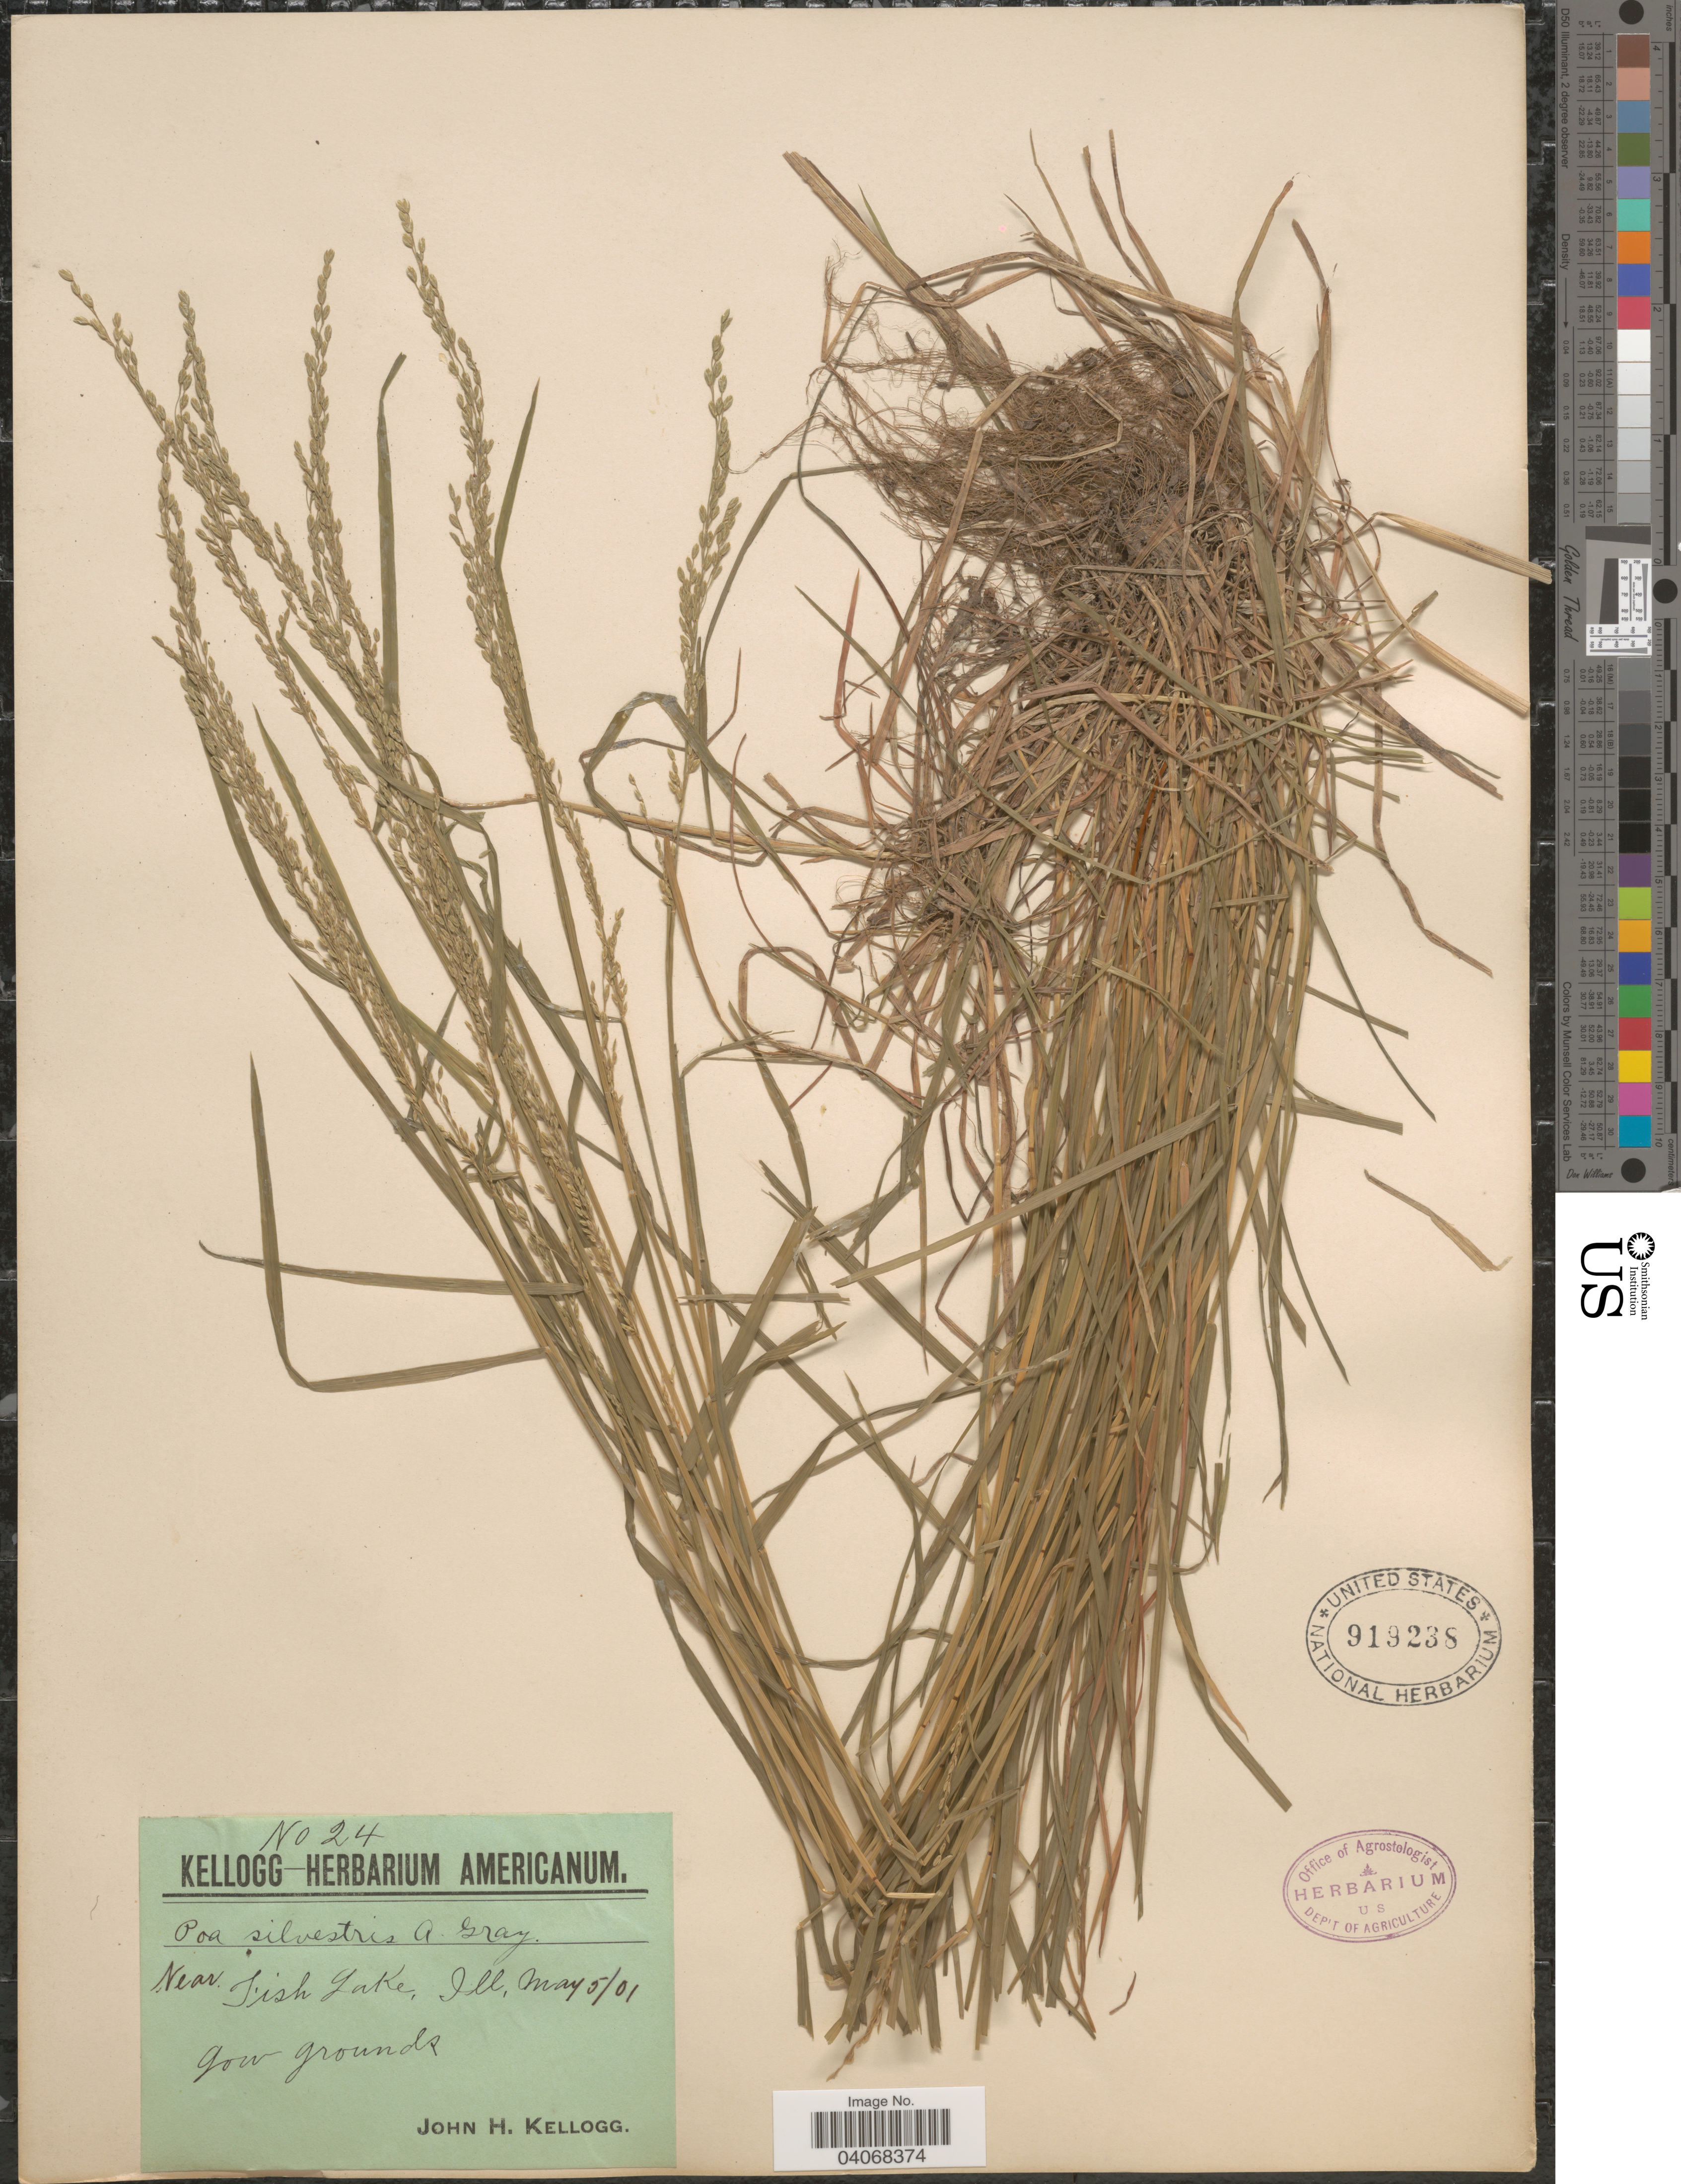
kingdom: Plantae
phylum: Tracheophyta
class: Liliopsida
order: Poales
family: Poaceae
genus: Poa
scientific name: Poa sylvestris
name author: A. Gray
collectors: J. H. Kellogg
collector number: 24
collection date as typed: Transcribed d/m/y: 5/5/1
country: United States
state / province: Illinois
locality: Near Fish Lake. Low grounds.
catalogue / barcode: US 919238